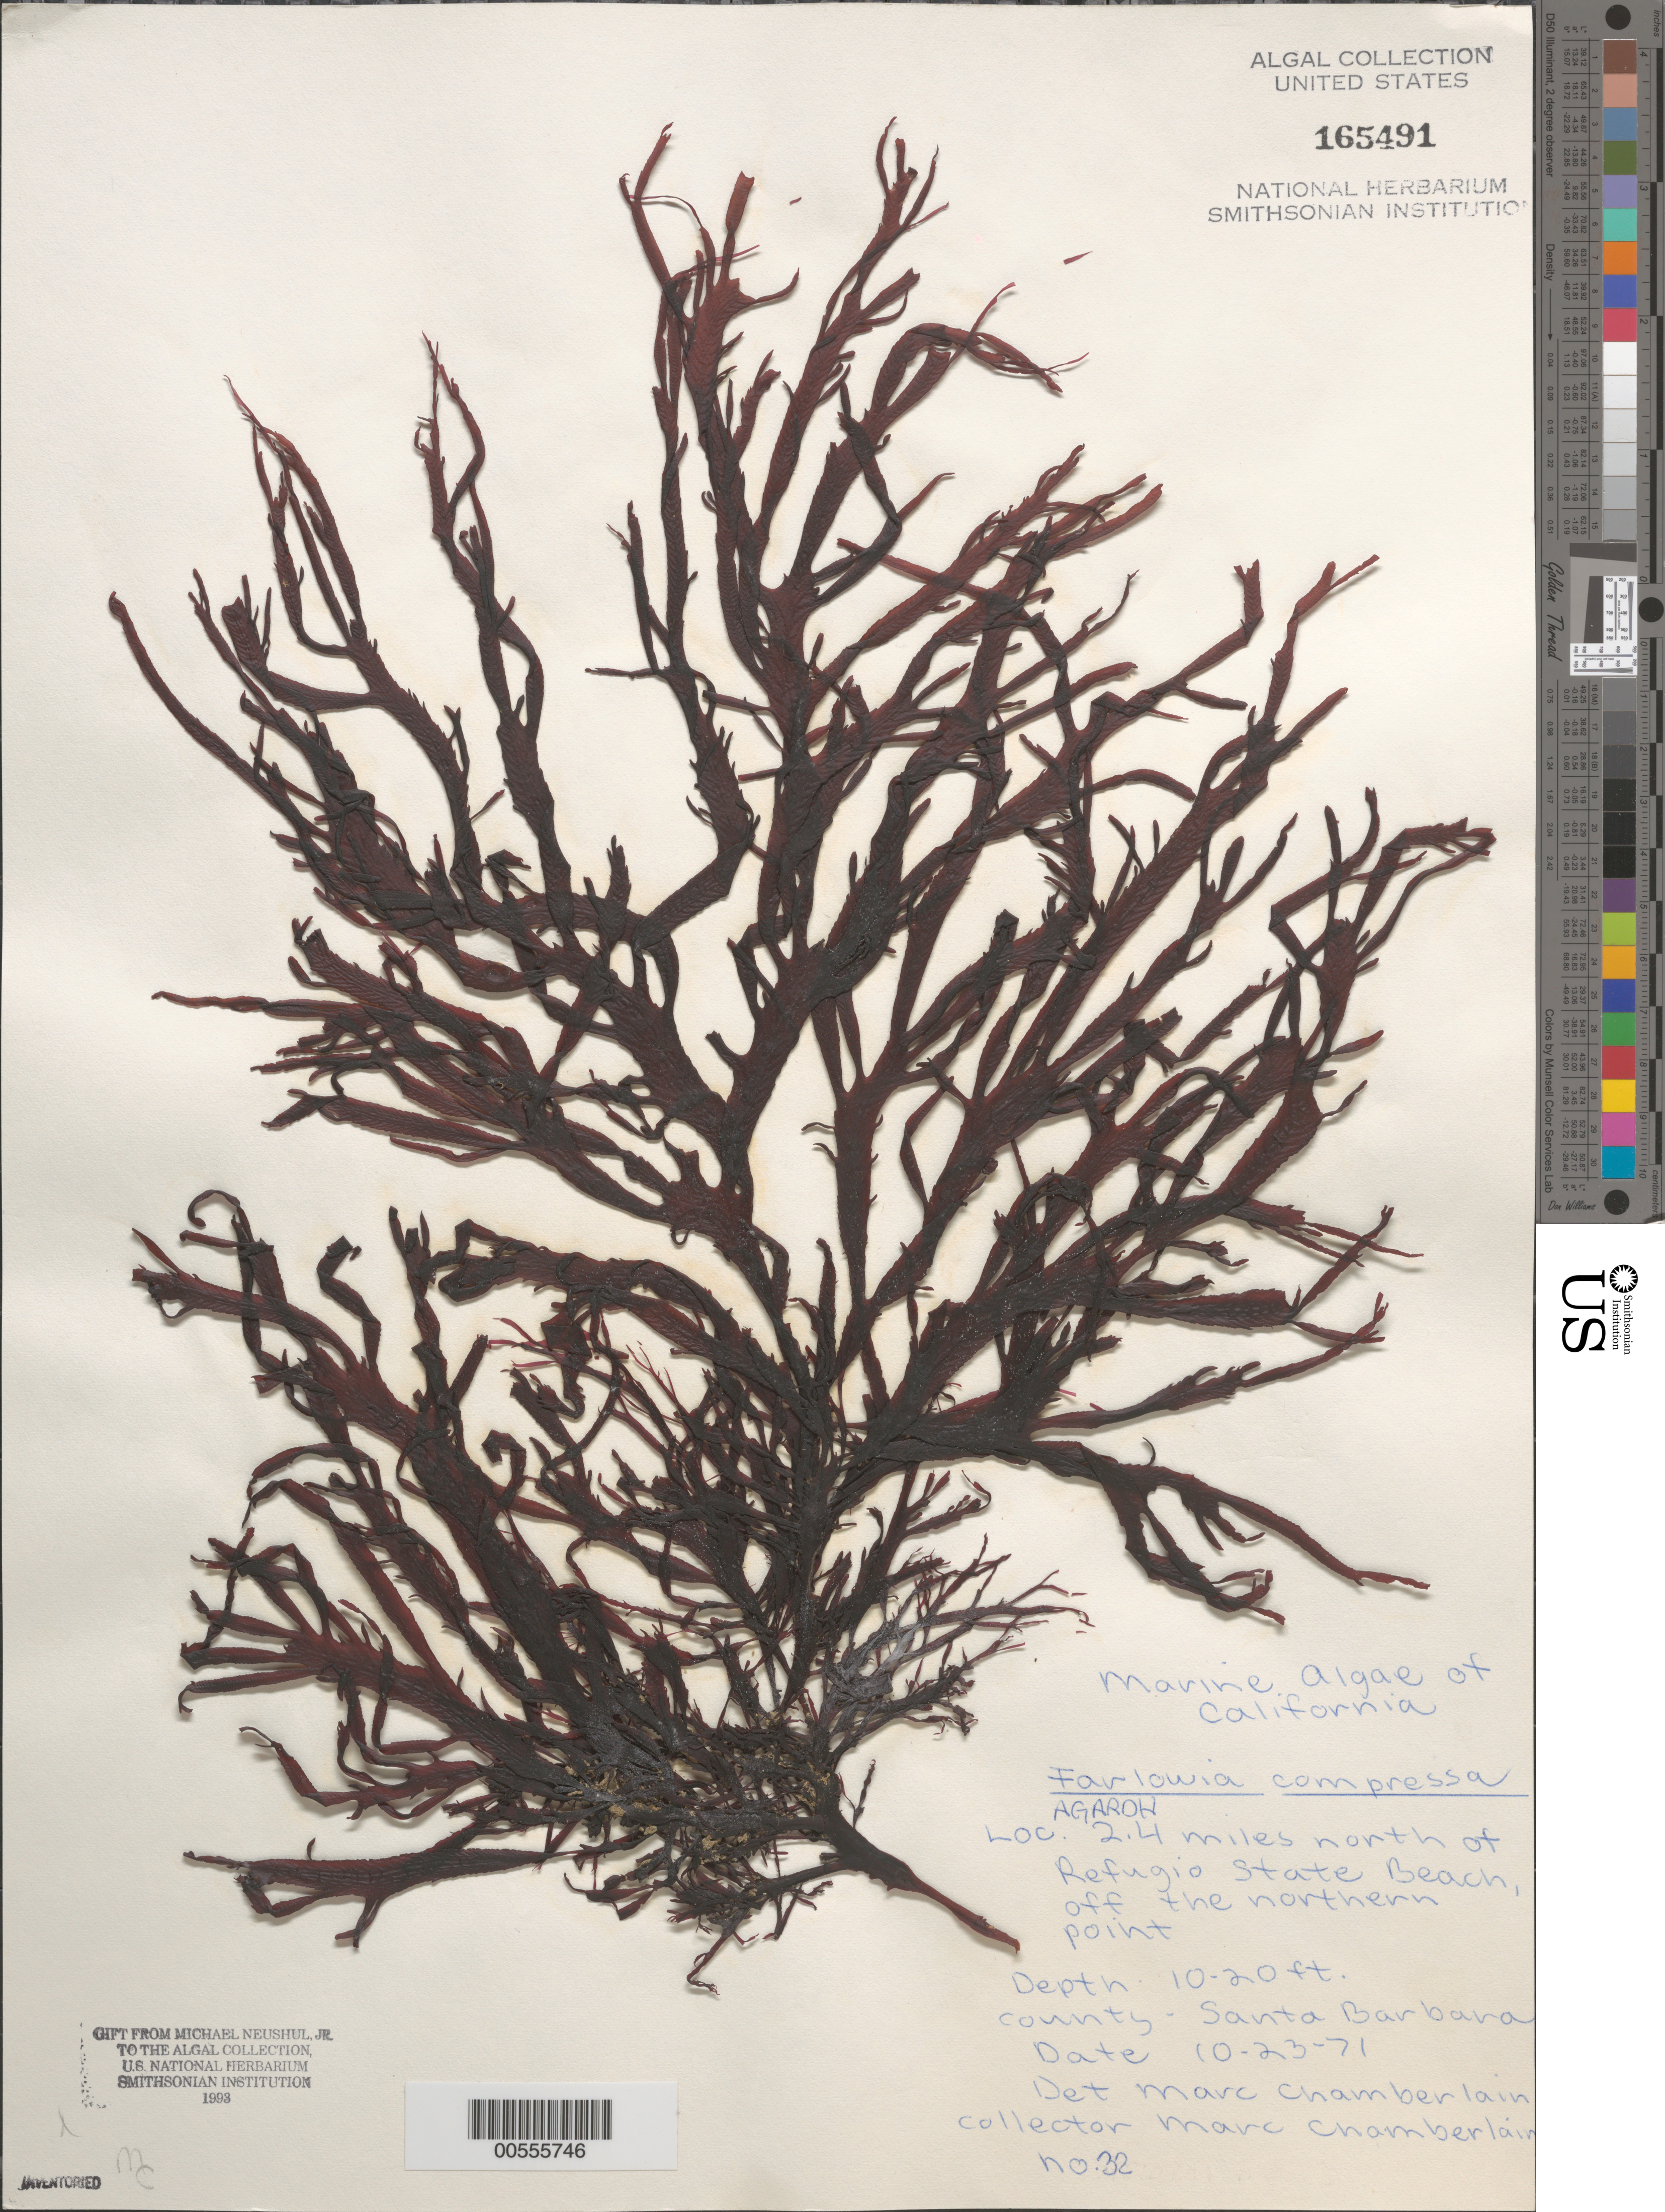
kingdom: Plantae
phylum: Rhodophyta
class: Florideophyceae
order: Gigartinales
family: Dumontiaceae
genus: Farlowia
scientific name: Farlowia compressa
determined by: Chamberlain, M.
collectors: M. Chamberlain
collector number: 32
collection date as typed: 23 Oct 1971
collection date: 1971-10-23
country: United States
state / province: California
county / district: Santa Barbara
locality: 2.4 miles north of Refugio State Beach, off northern point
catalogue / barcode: US 165491